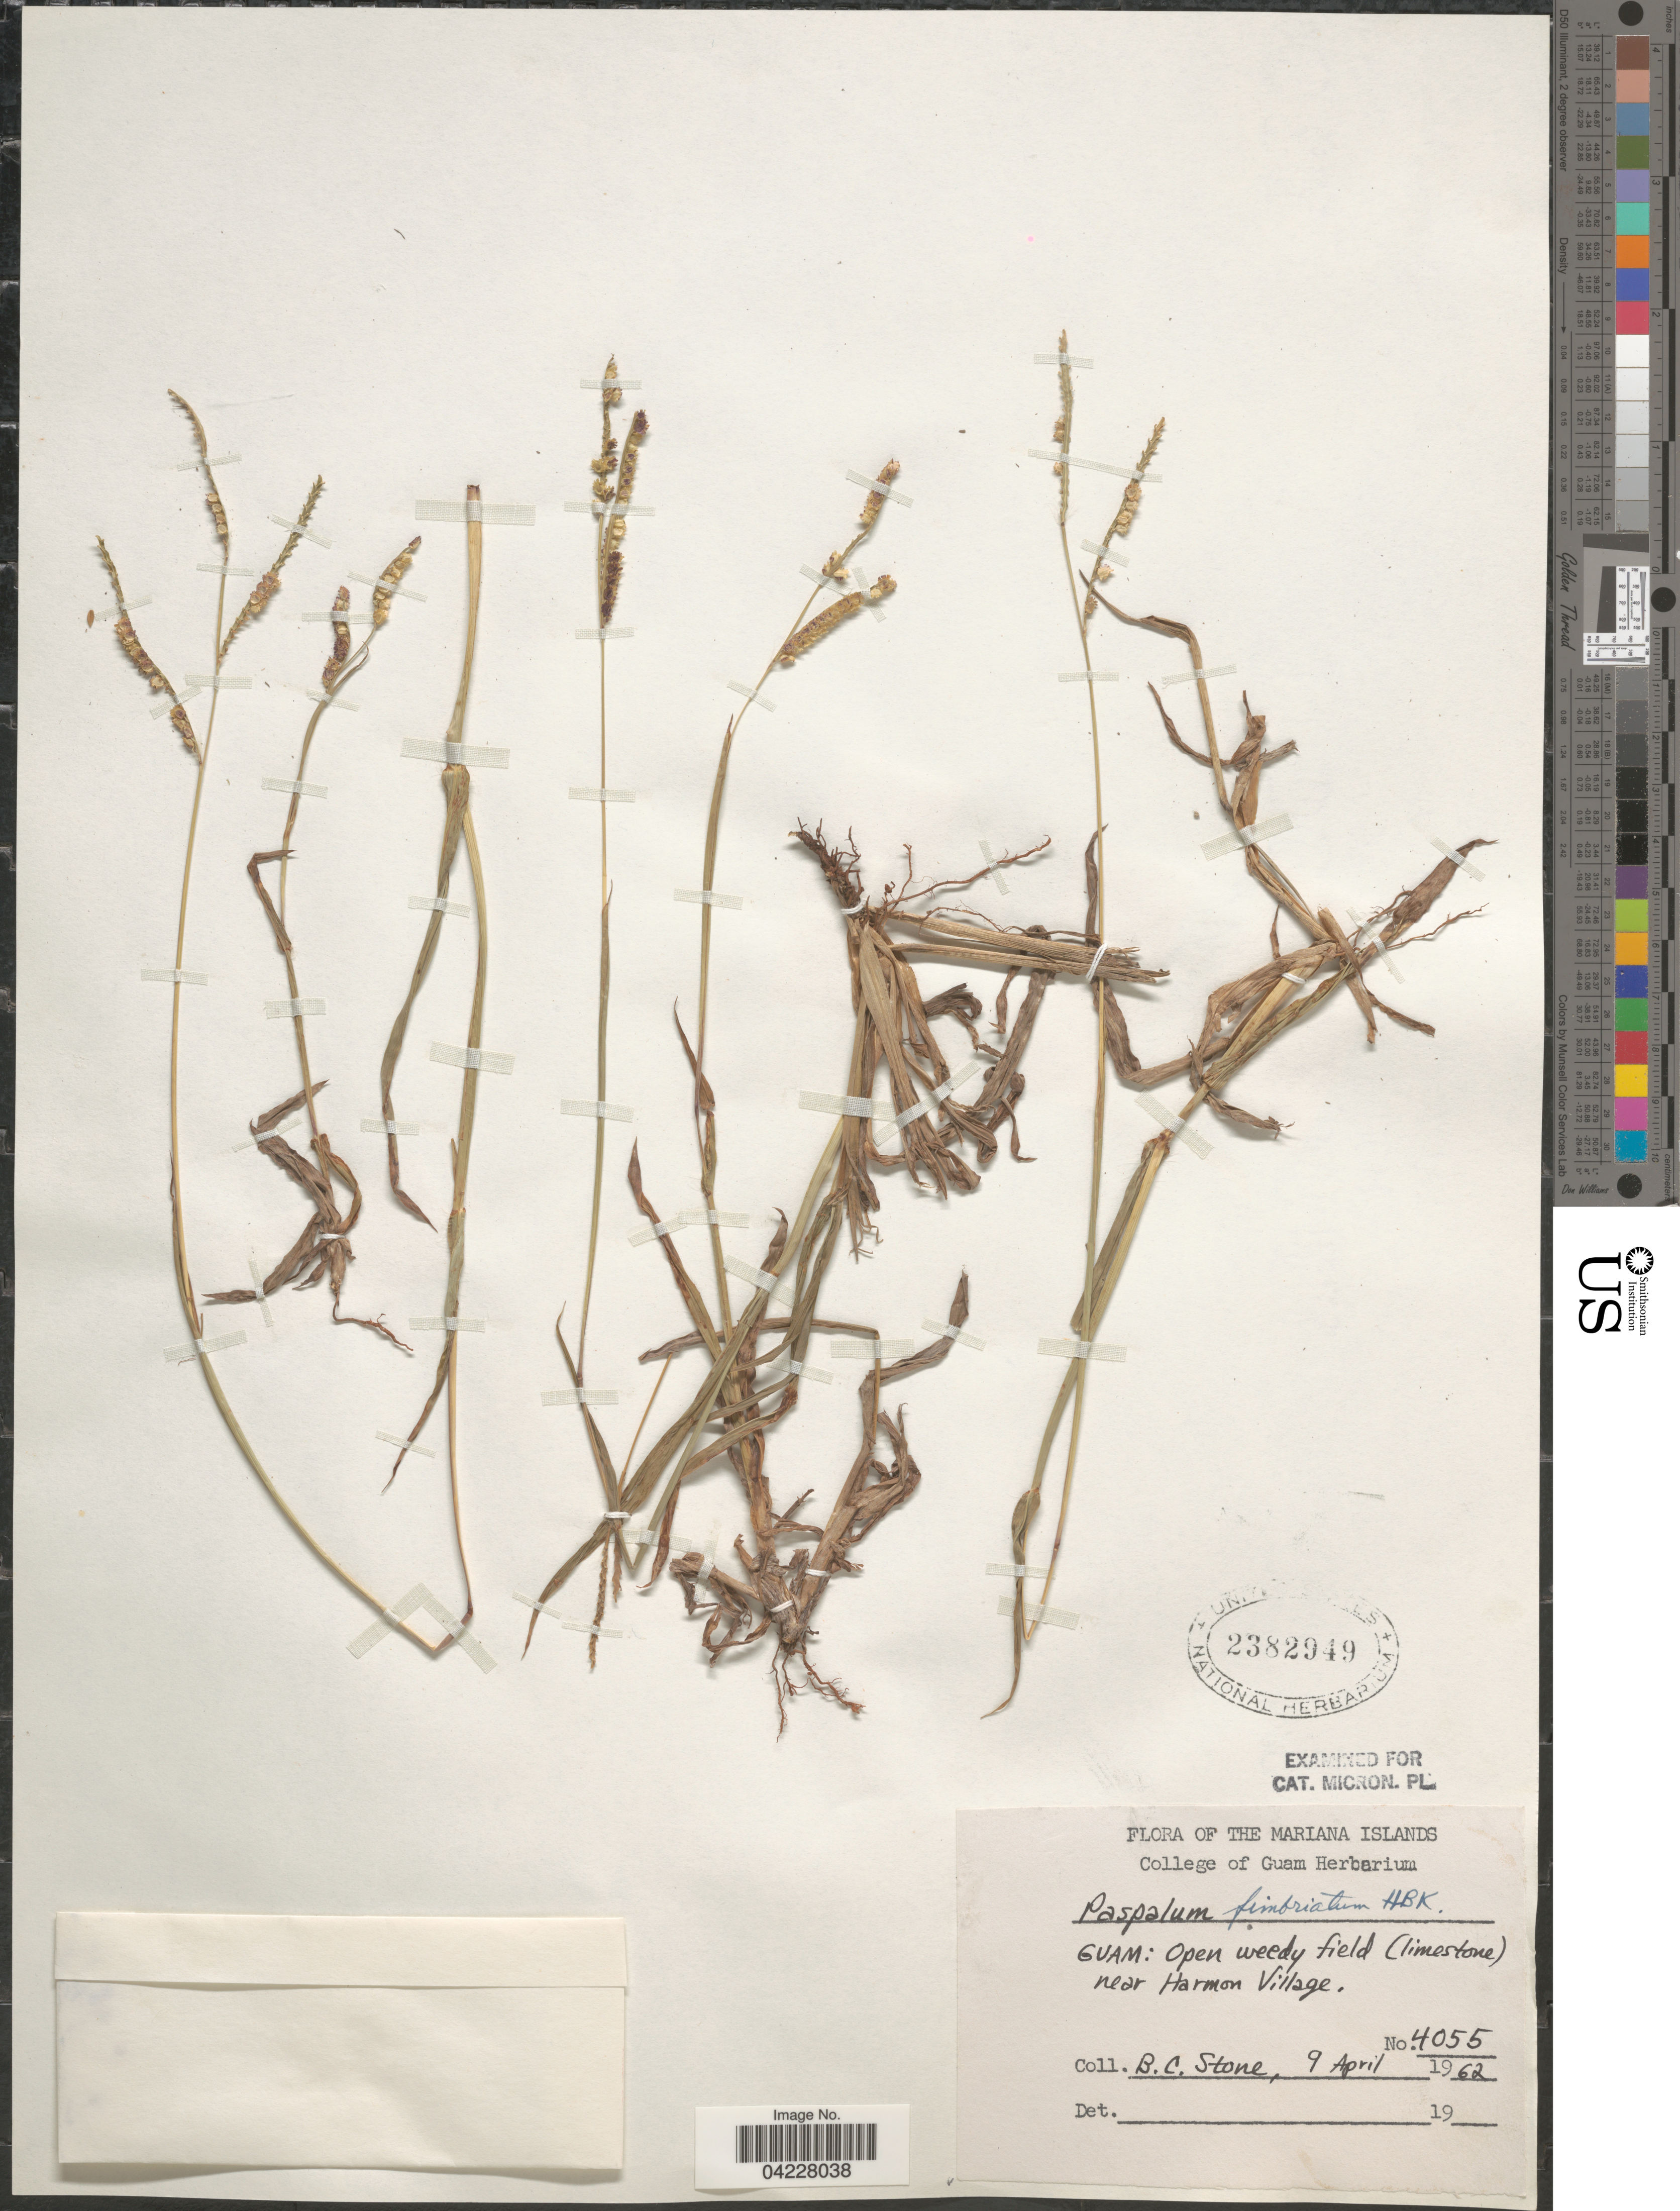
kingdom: Plantae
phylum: Tracheophyta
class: Liliopsida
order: Poales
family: Poaceae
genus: Paspalum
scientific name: Paspalum fimbriatum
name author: Kunth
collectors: B. C. Stone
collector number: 4055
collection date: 1962-04-09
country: Guam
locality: The Marianas Islands. Open weedy field (limestone) near Harmon Village.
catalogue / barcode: US 2382949